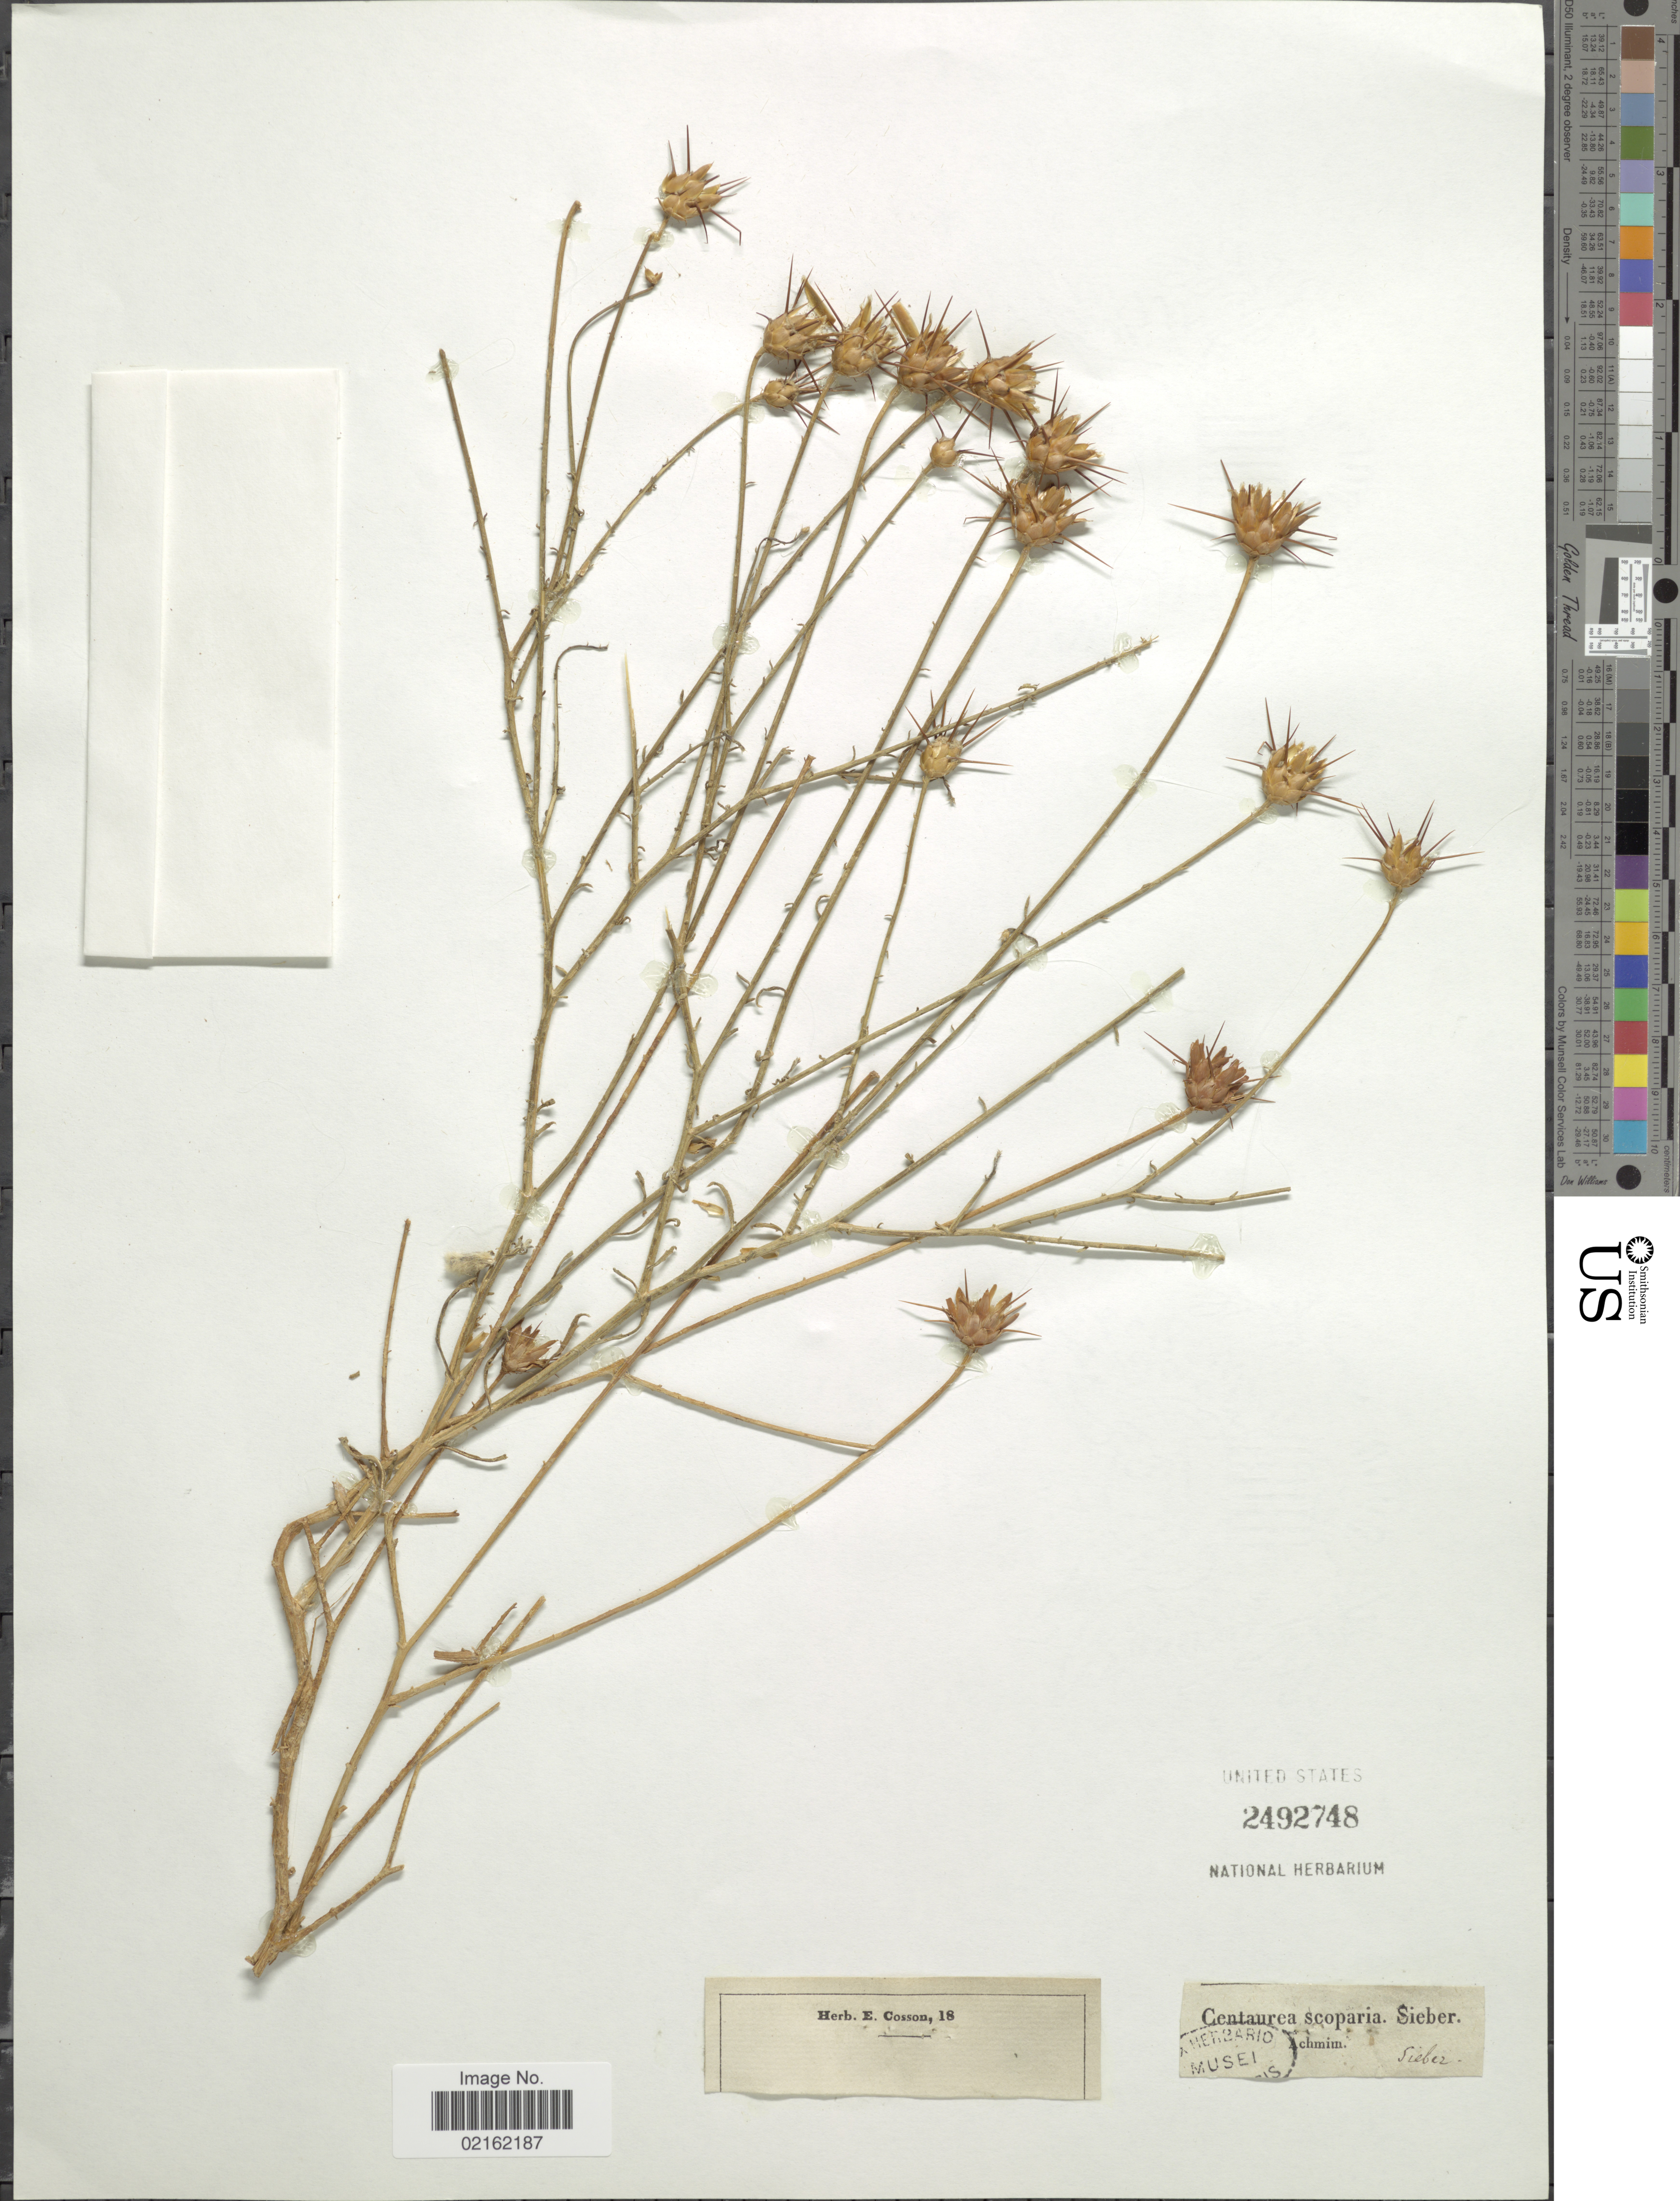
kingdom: Plantae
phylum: Tracheophyta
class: Magnoliopsida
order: Asterales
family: Asteraceae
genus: Centaurea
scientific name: Centaurea scoparia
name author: Sieber ex Spreng.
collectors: -- Sieber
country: Egypt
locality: Achmim [unsure placement]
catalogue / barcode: US 2492748